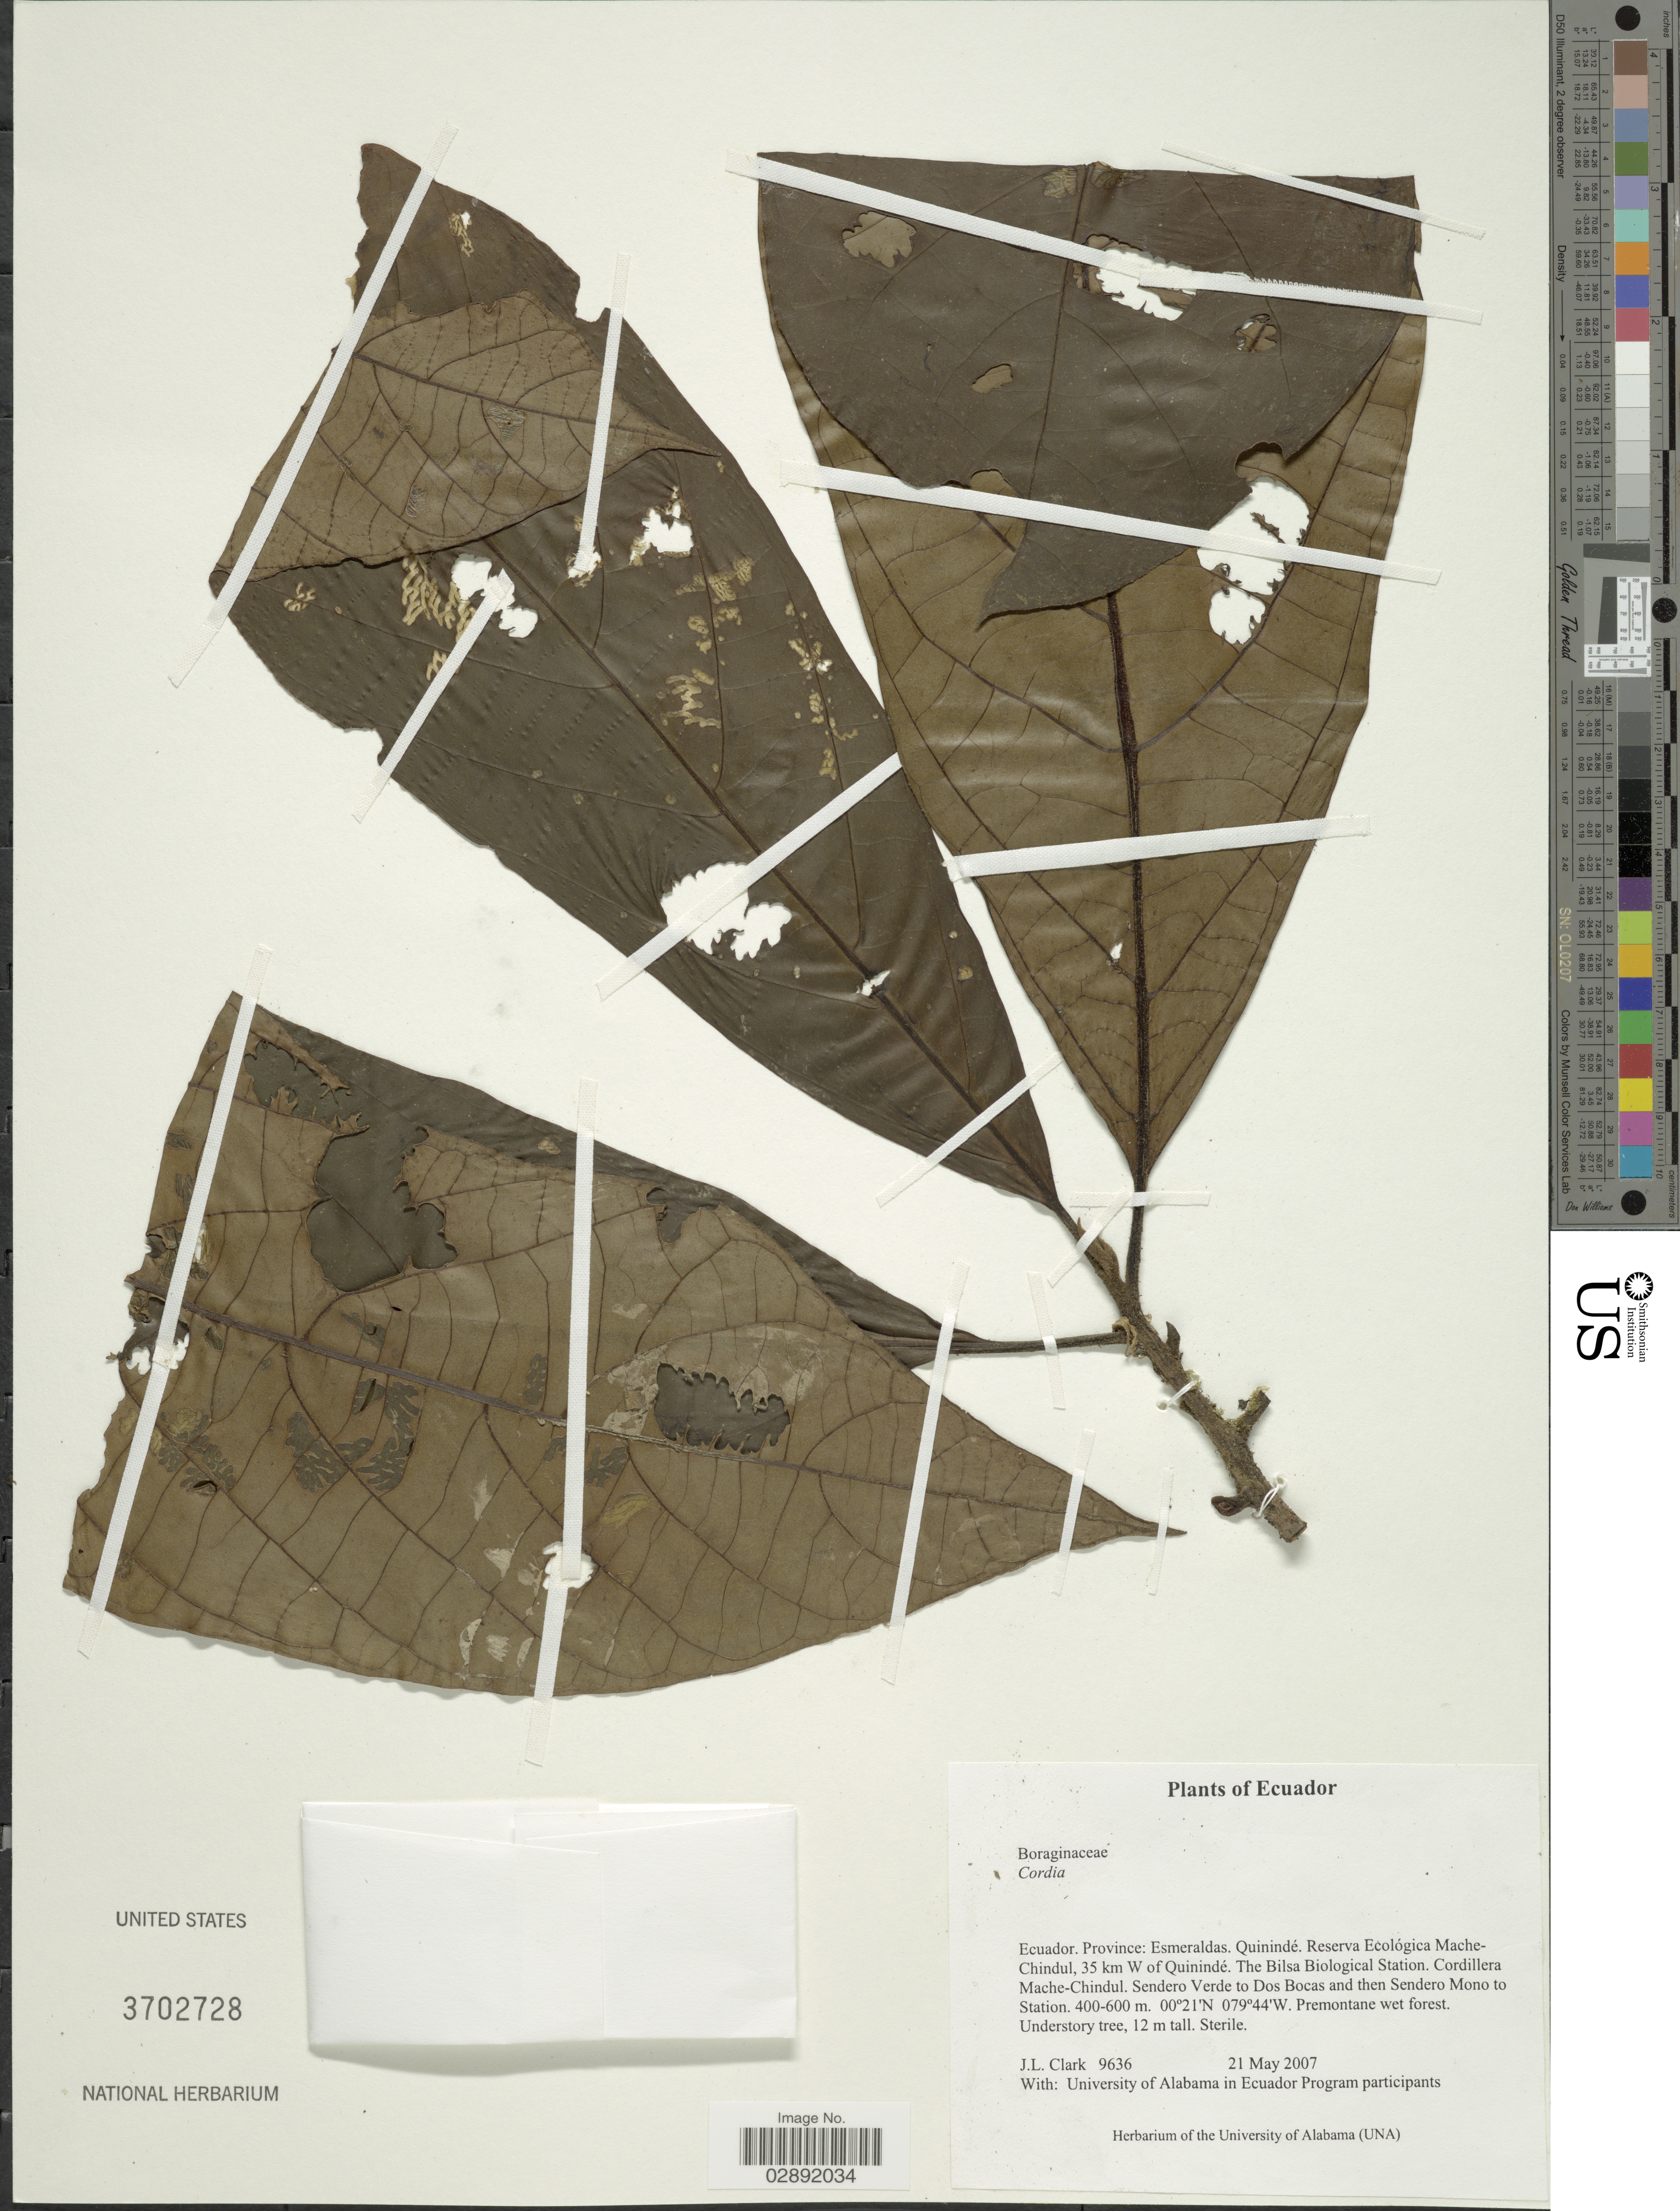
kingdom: Plantae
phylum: Tracheophyta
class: Magnoliopsida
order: Boraginales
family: Cordiaceae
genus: Cordia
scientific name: Cordia sp.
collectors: J. L. Clark & et al.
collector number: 9636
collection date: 2007-05-21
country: Ecuador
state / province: Esmeraldas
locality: Quinindé Cantón. Reserva Ecologica Mache-Chindul. Bilsa Biological Station, 35 km west of Quinindé. The Bilsa Biological Station. Cordillera Mache-Chindul. Sendero Verde to Dos Bocas and then Sendero Mono to Station.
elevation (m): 400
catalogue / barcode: US 3702728